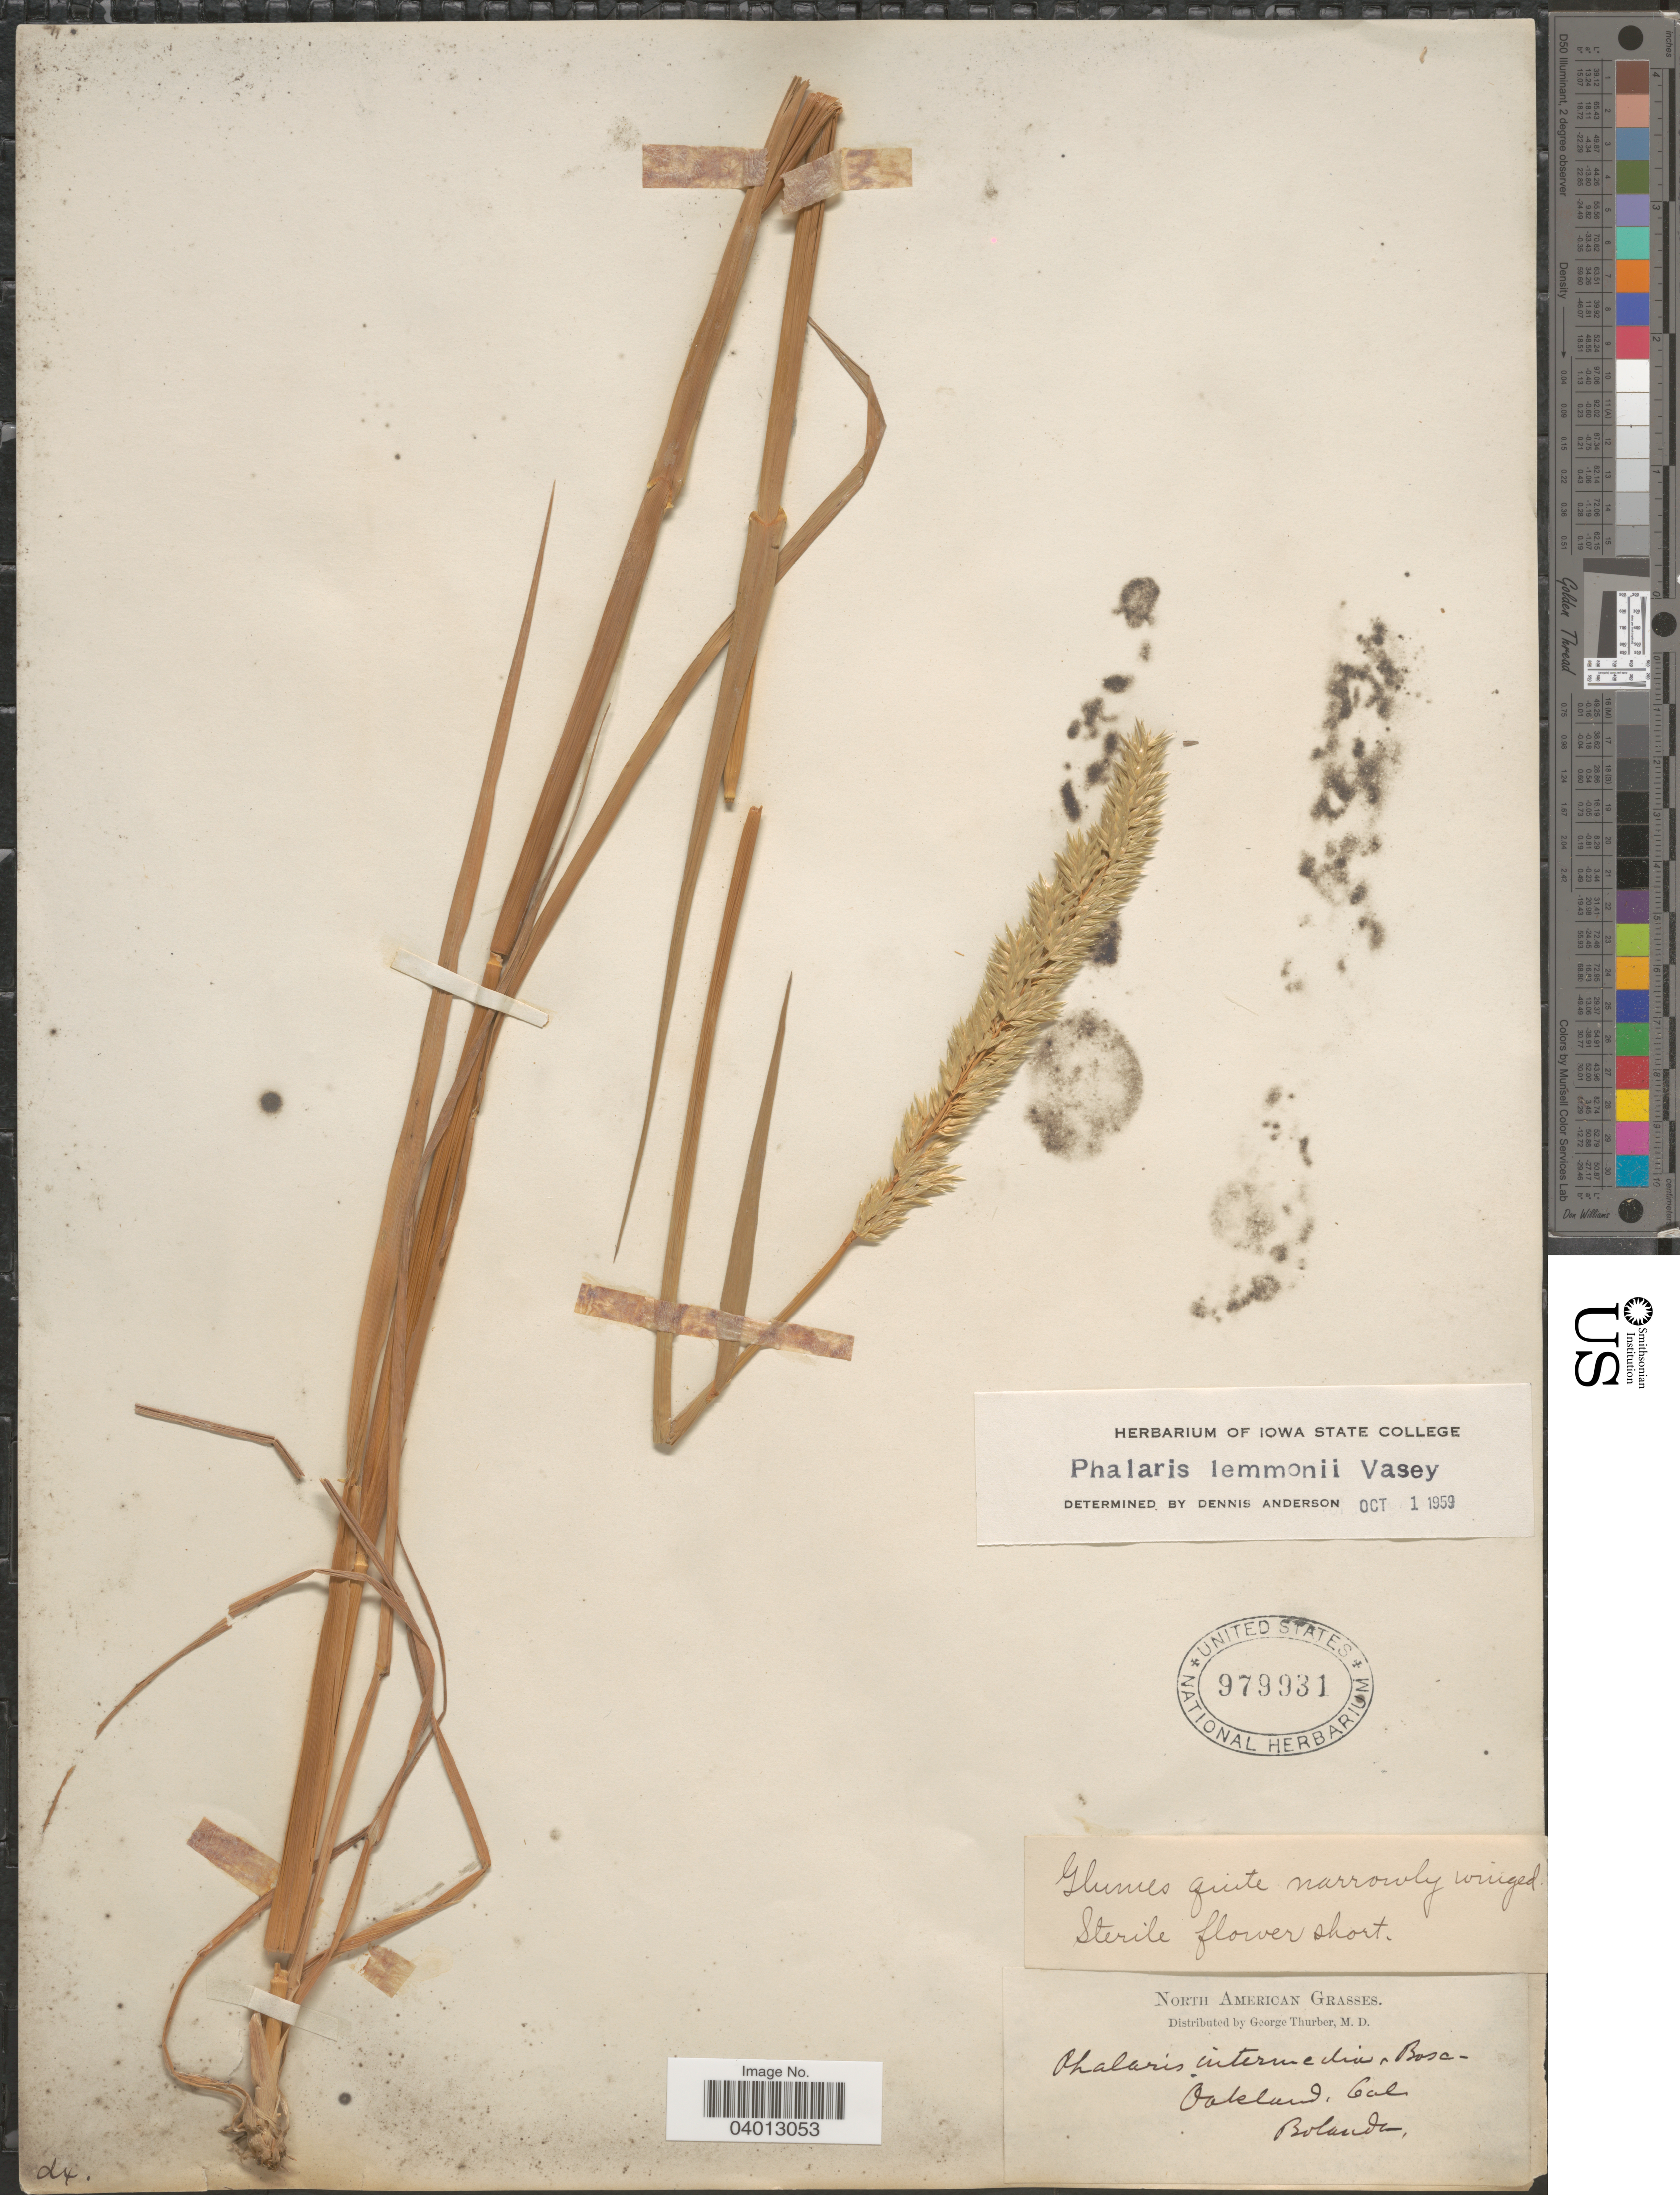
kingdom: Plantae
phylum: Tracheophyta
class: Liliopsida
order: Poales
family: Poaceae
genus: Phalaris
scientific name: Phalaris lemmonii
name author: Vasey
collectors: H. Bolander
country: United States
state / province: California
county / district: Alameda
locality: Oakland.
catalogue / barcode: US 979931